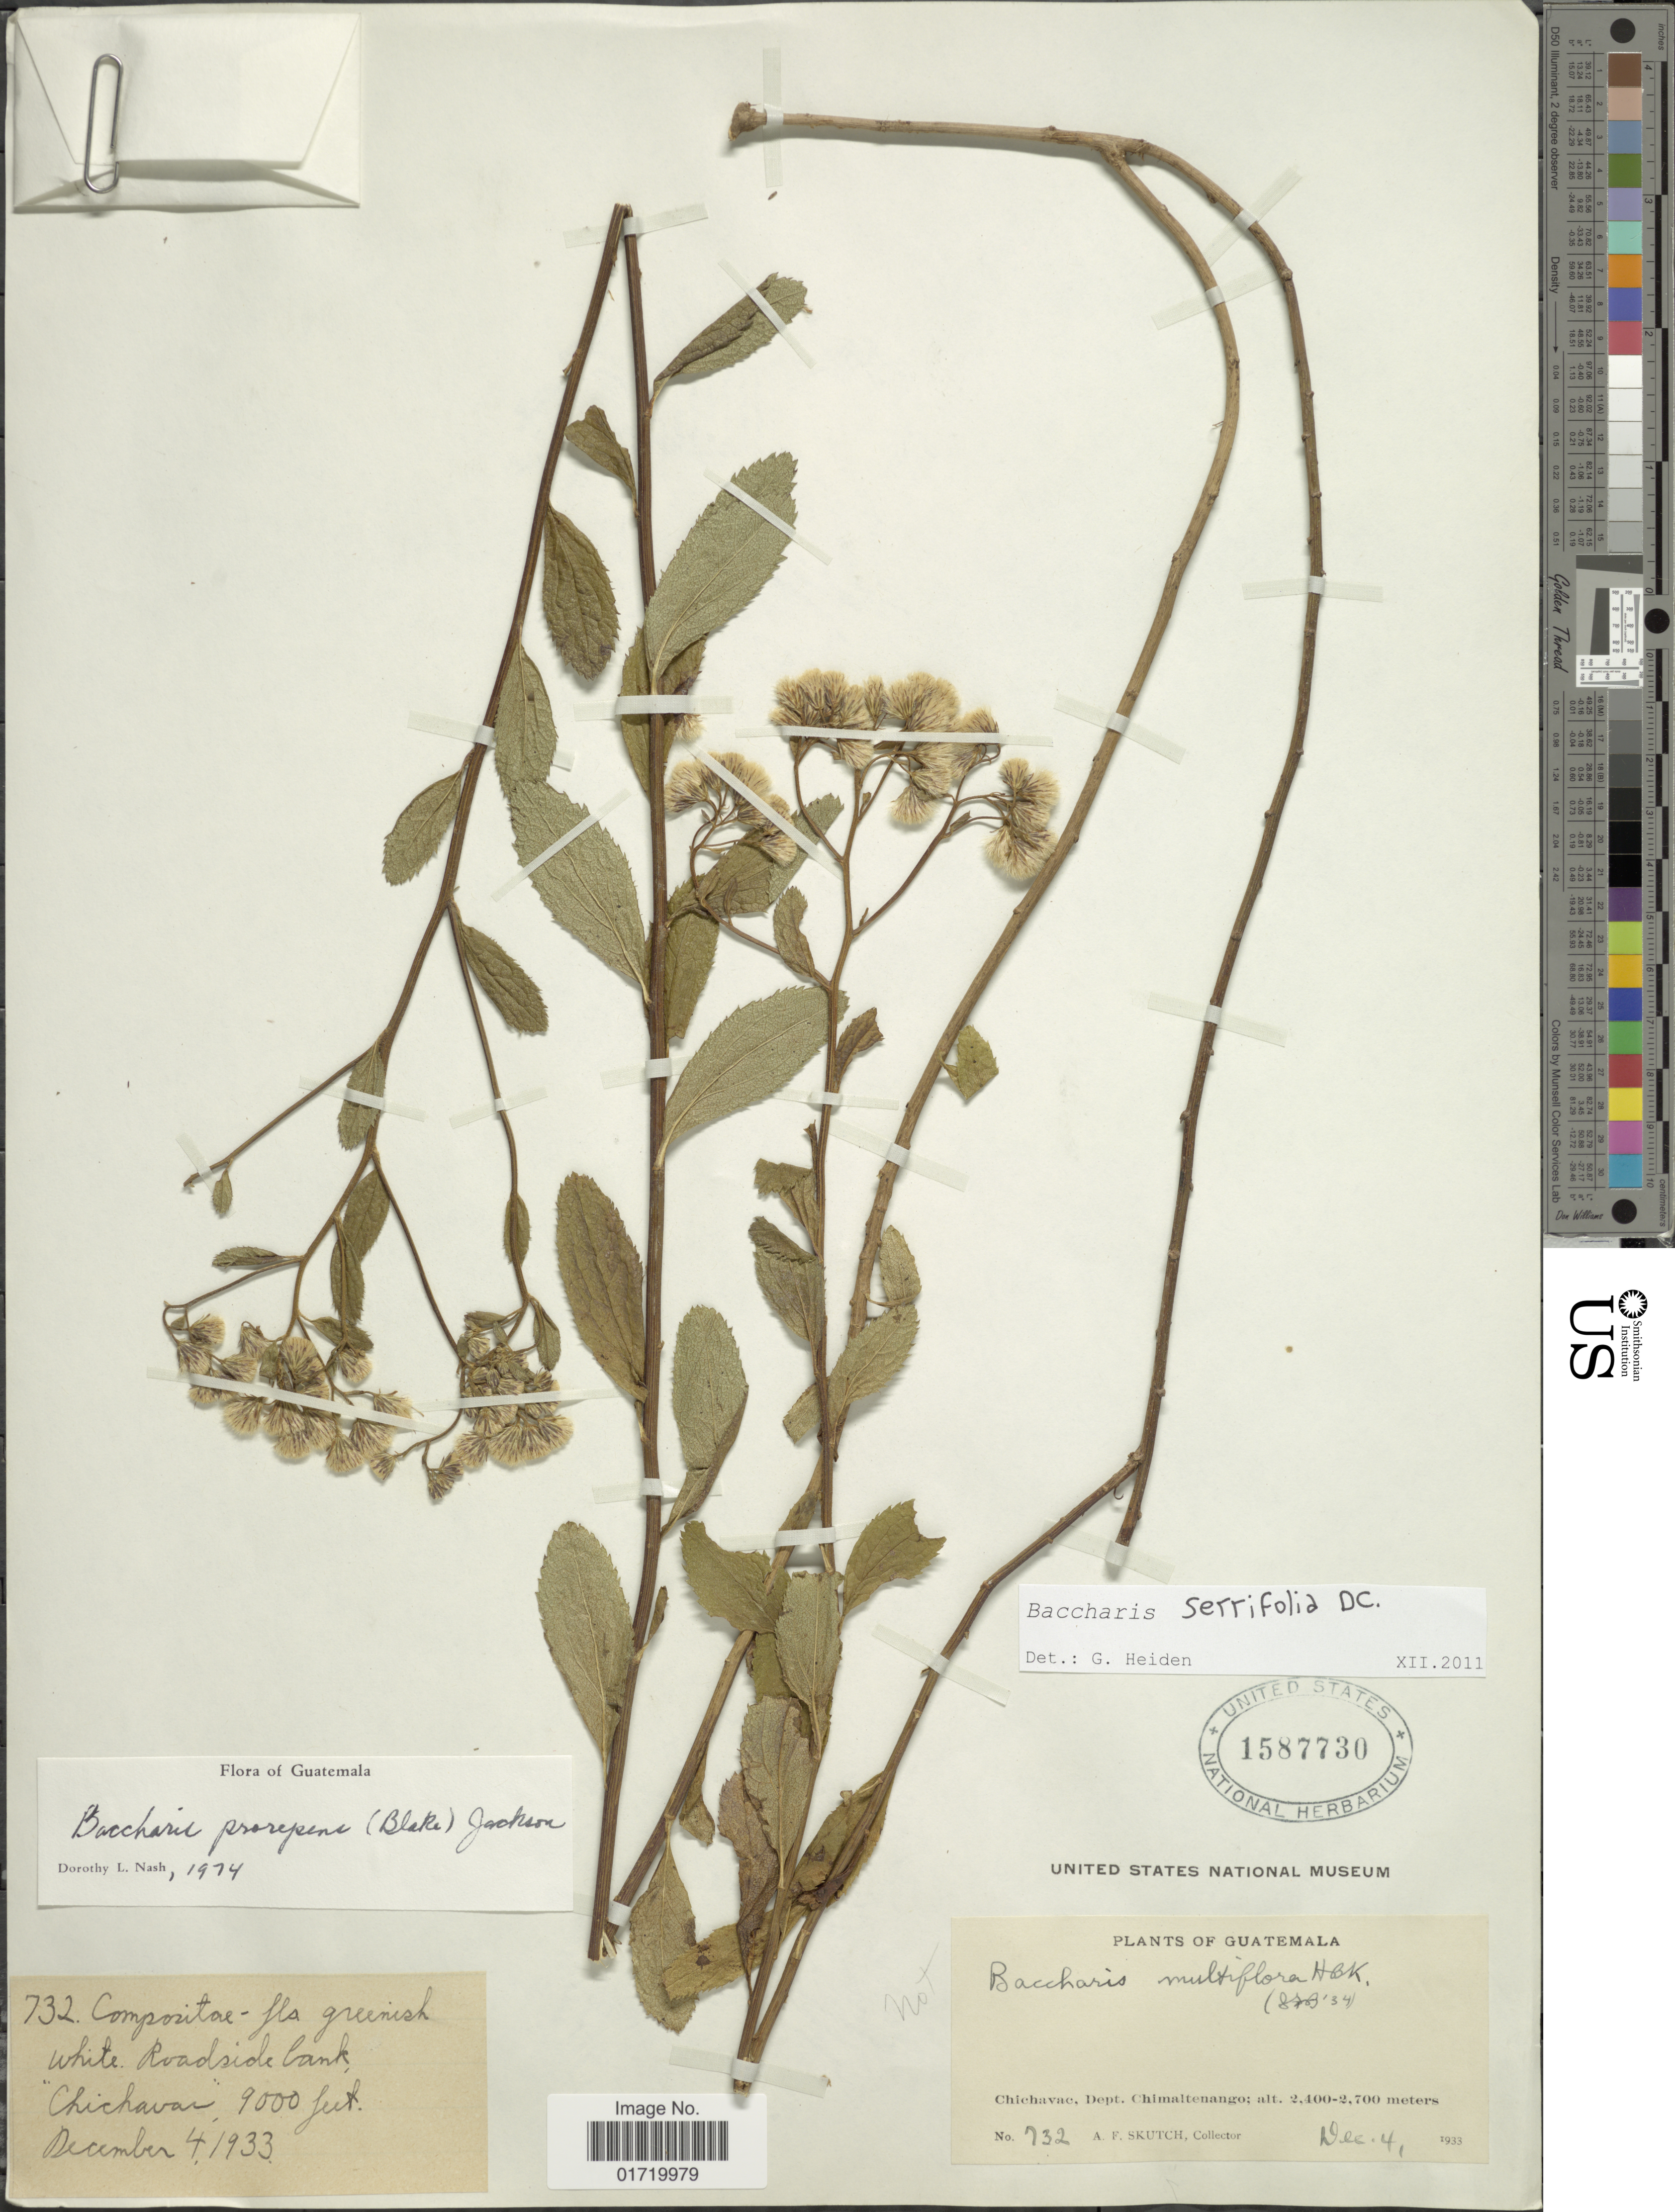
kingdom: Plantae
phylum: Tracheophyta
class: Magnoliopsida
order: Asterales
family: Asteraceae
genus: Baccharis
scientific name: Baccharis serrifolia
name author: DC.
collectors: A. F. Skutch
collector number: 732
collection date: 1933-12-04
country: Guatemala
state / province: Chimaltenango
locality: Chichavac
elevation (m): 2743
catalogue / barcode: US 1587730